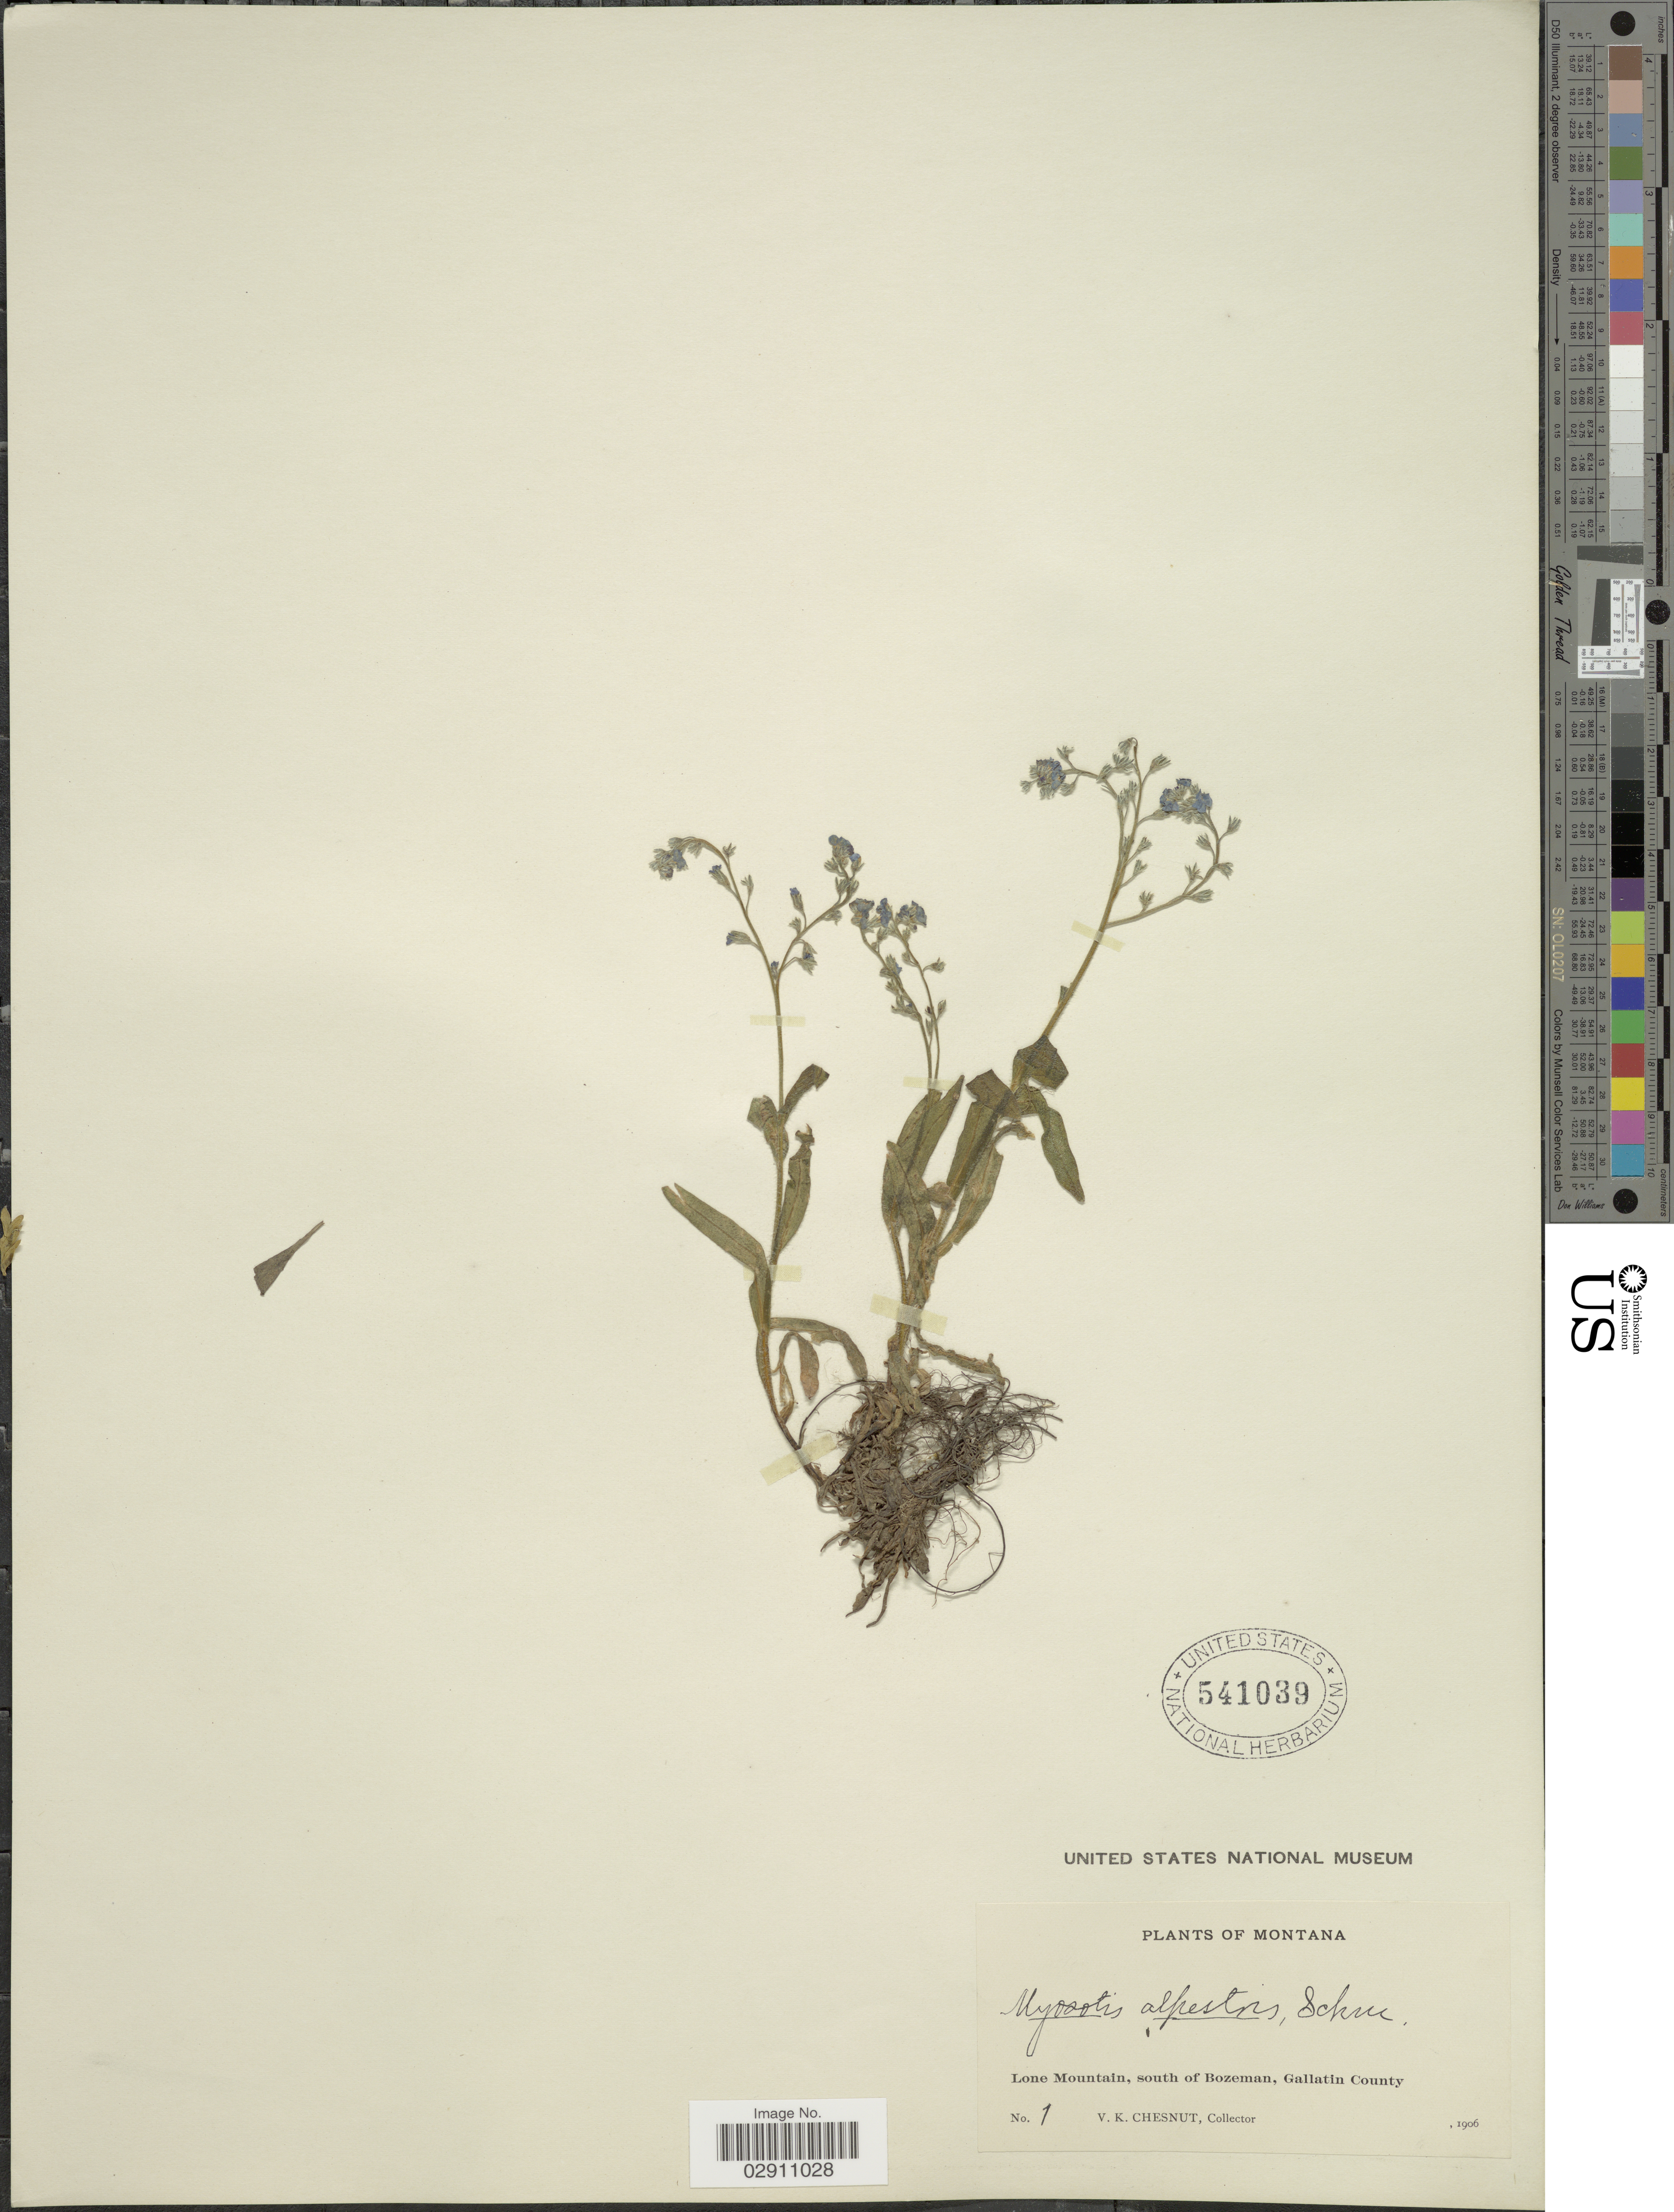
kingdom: Plantae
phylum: Tracheophyta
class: Magnoliopsida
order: Boraginales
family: Boraginaceae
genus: Myosotis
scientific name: Myosotis alpestris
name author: F.W. Schmidt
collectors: V. Chesnut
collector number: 1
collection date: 1906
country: United States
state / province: Montana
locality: Lone Mountain, south of Bozeman, Gallatin County.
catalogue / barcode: US 541039